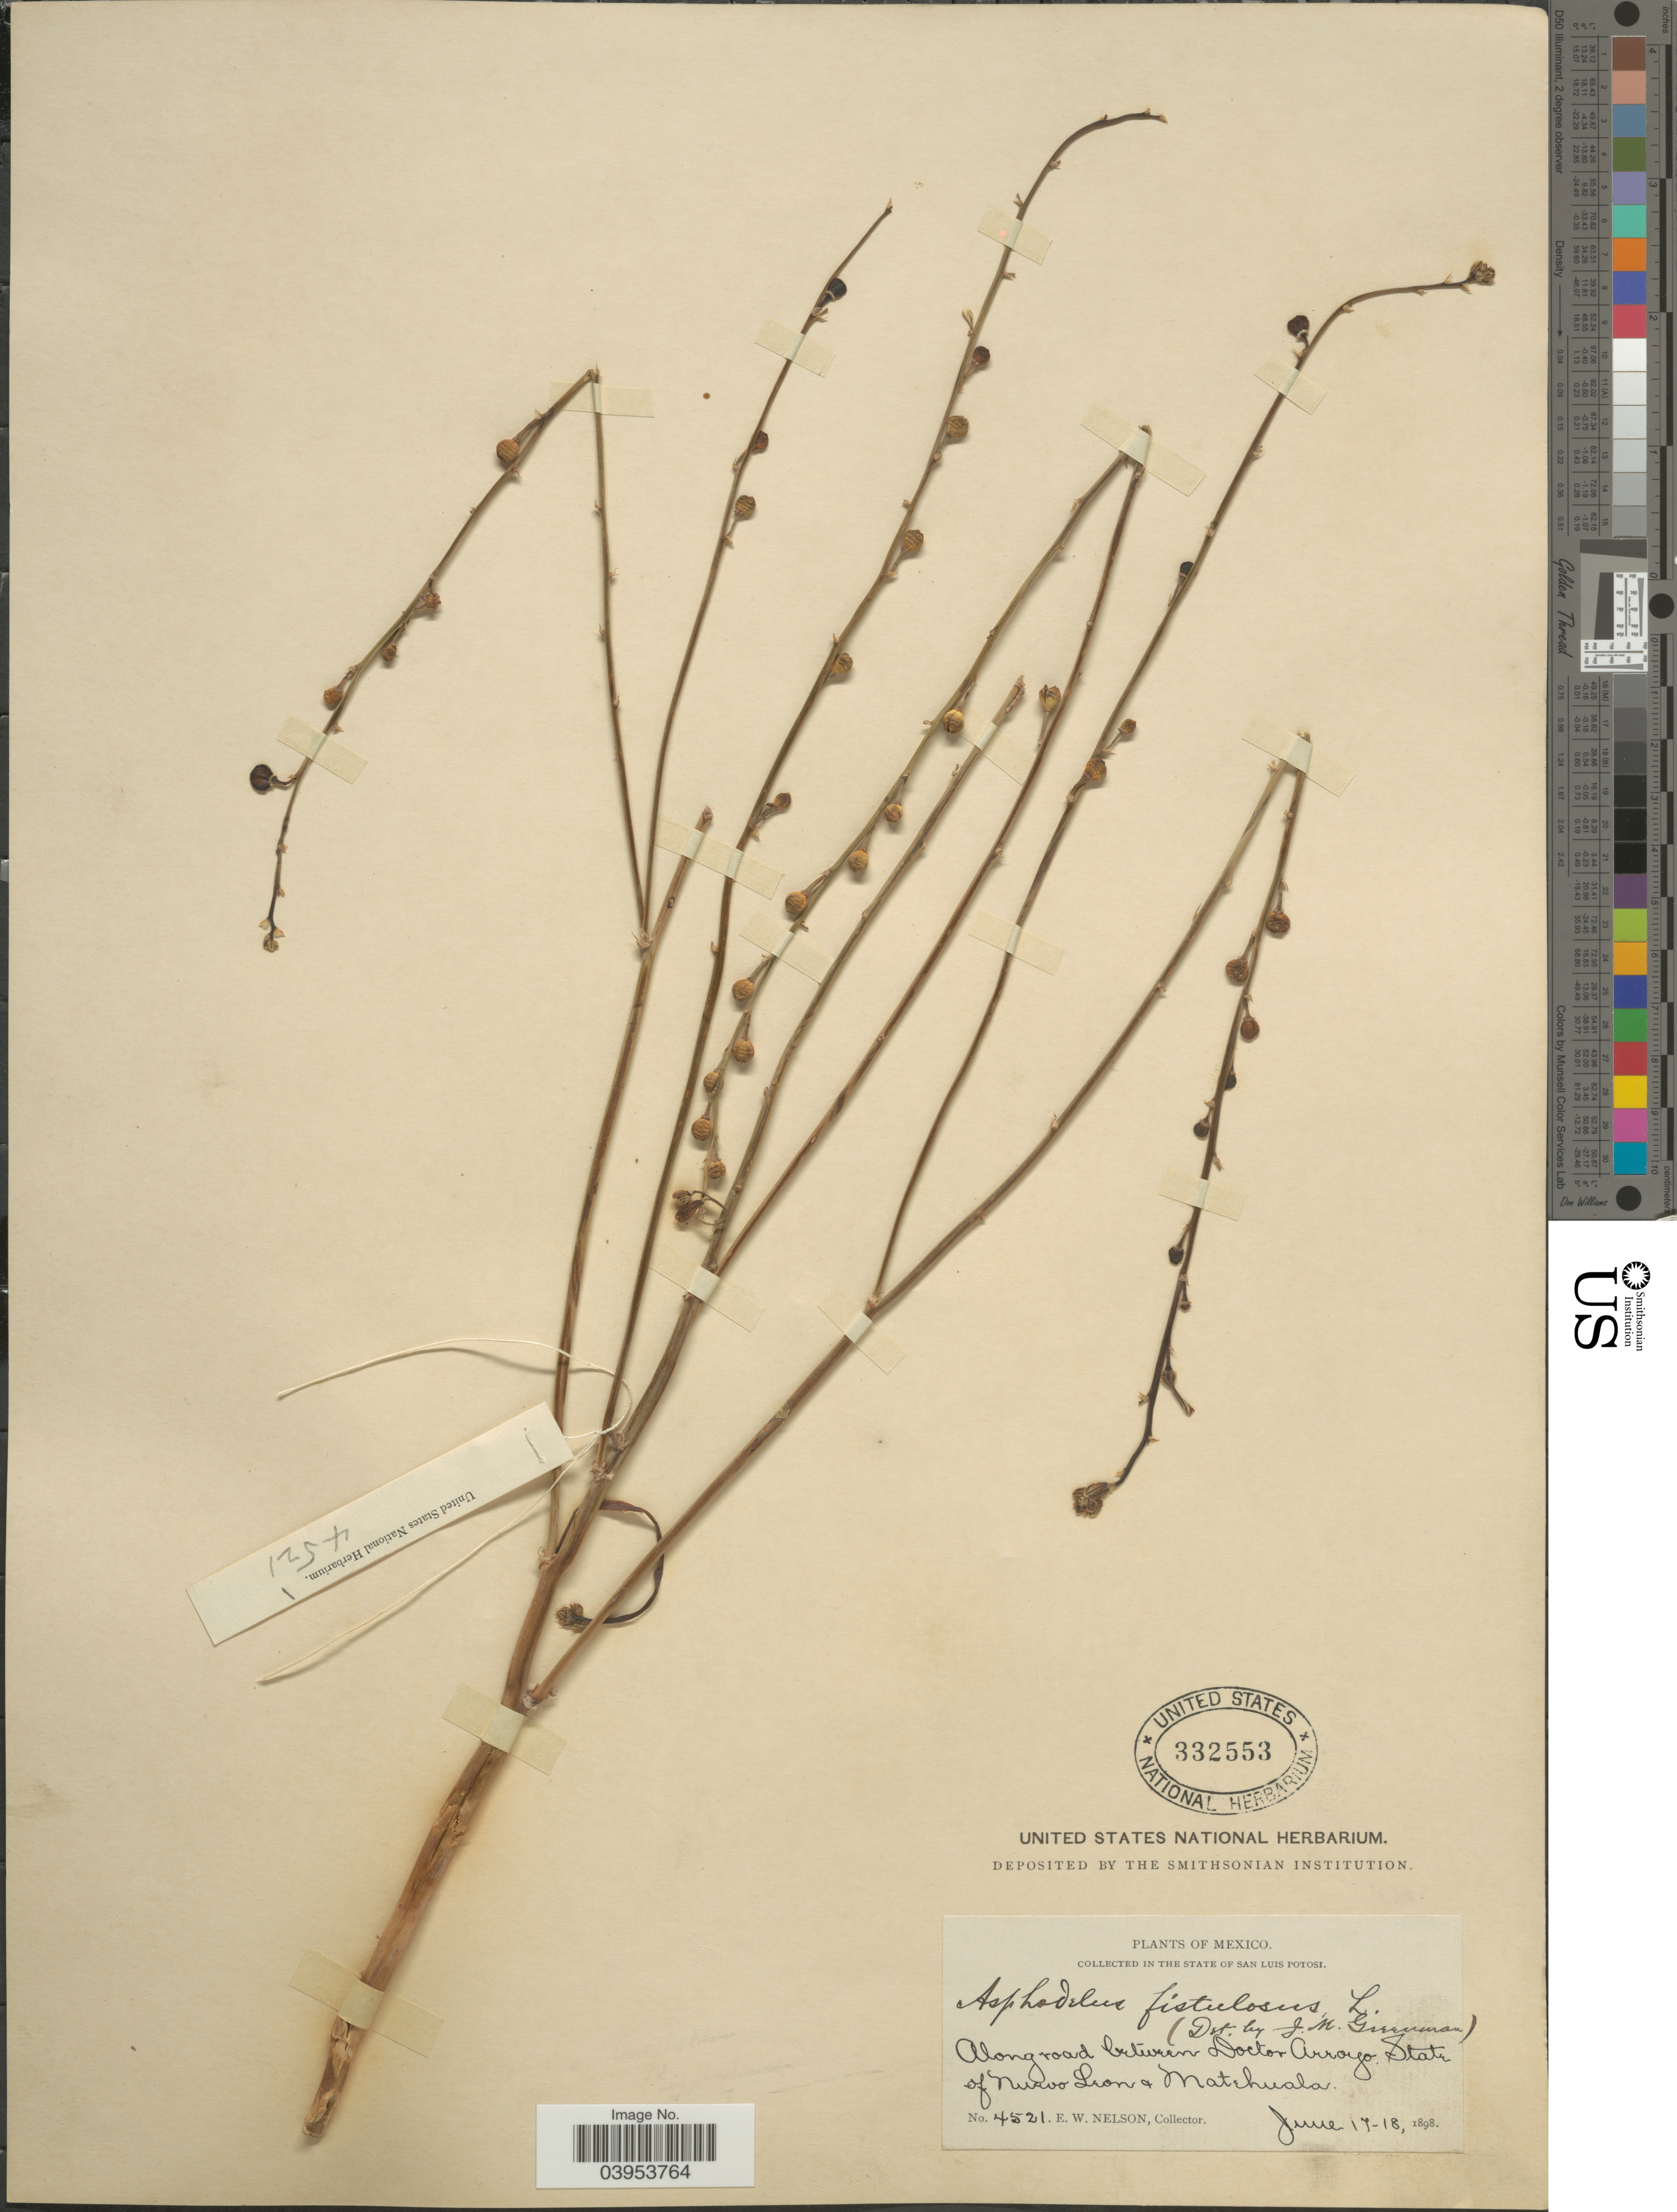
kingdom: Plantae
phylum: Tracheophyta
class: Liliopsida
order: Asparagales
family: Asphodelaceae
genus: Asphodelus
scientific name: Asphodelus fistulosus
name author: L.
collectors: E. W. Nelson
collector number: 4521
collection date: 1898-06-17/1898-06-18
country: Mexico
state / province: San Luis Potosí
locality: Along road between Doctor Arroyo. State of Nuevo Leon & Matehuala.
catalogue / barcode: US 332553